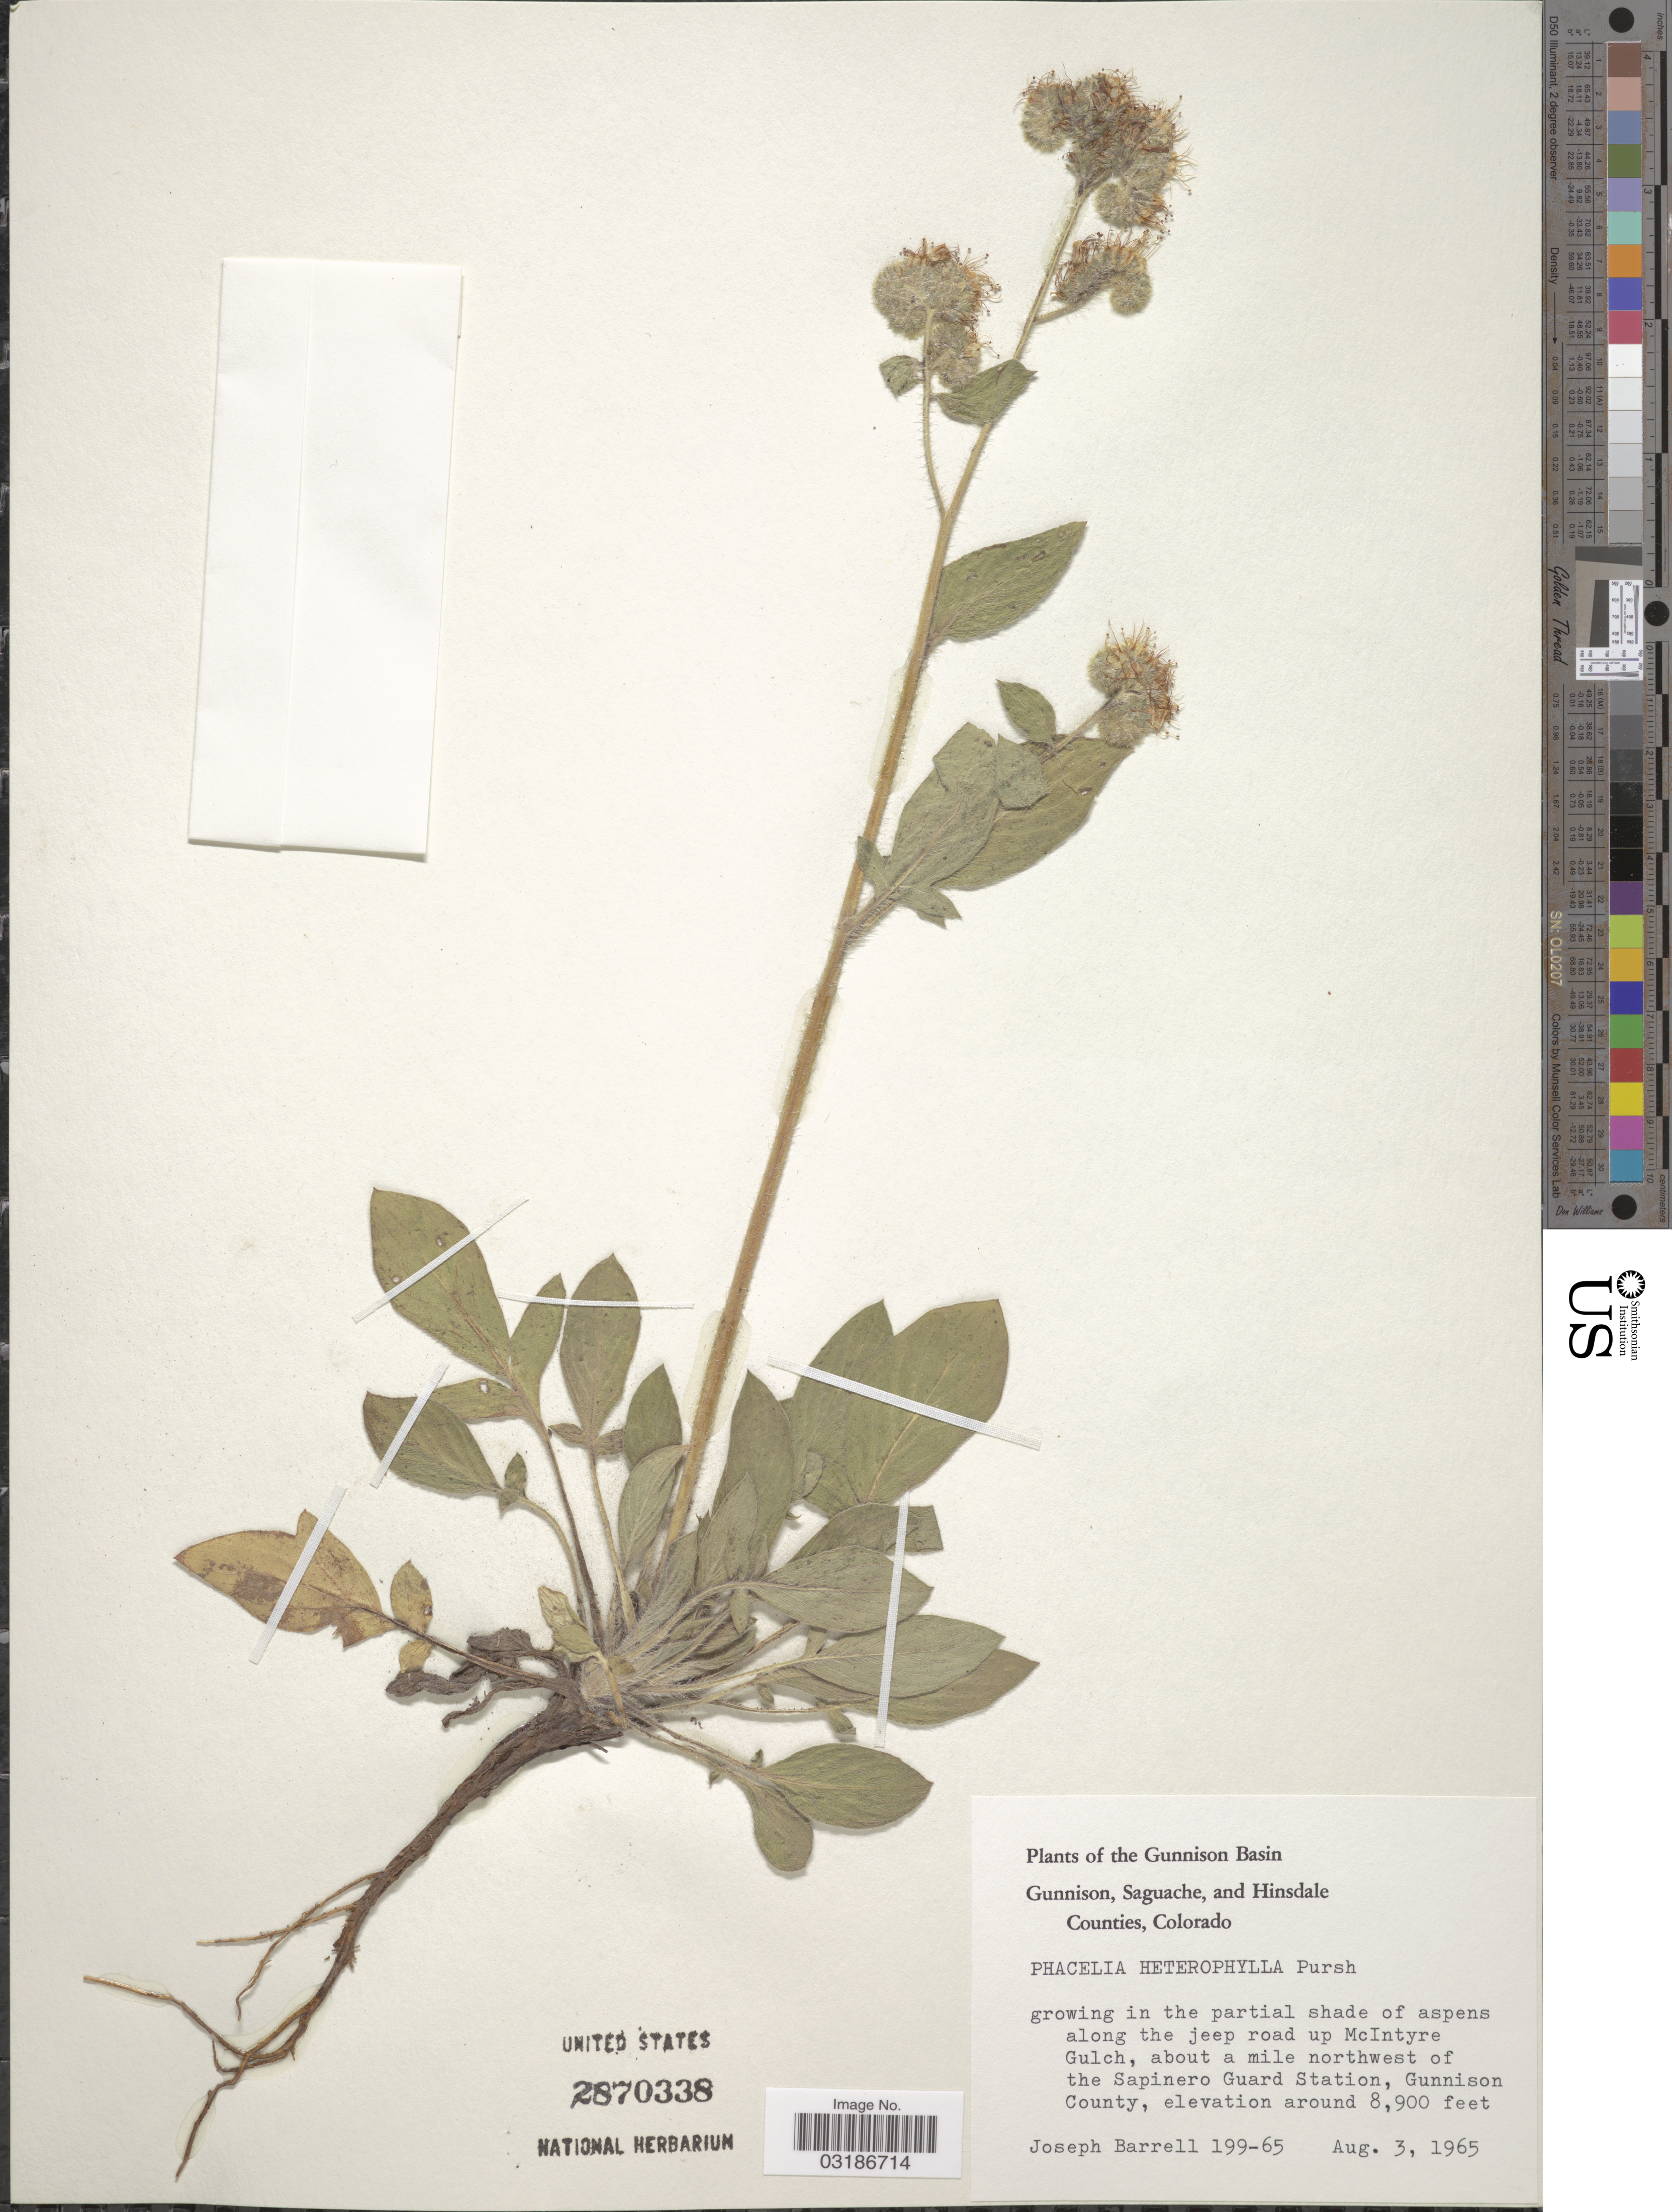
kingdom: Plantae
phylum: Tracheophyta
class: Magnoliopsida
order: Boraginales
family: Hydrophyllaceae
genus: Phacelia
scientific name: Phacelia heterophylla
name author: Pursh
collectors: J. Barrell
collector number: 199-65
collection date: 1965-08-03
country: United States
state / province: Colorado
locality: Growing in the partial shade of aspens along the jeep road up McIntyre Gulch, about a mile northwest of the Sapinero Guard Station, Gunnison County.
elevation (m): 2713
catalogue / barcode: US 2870338